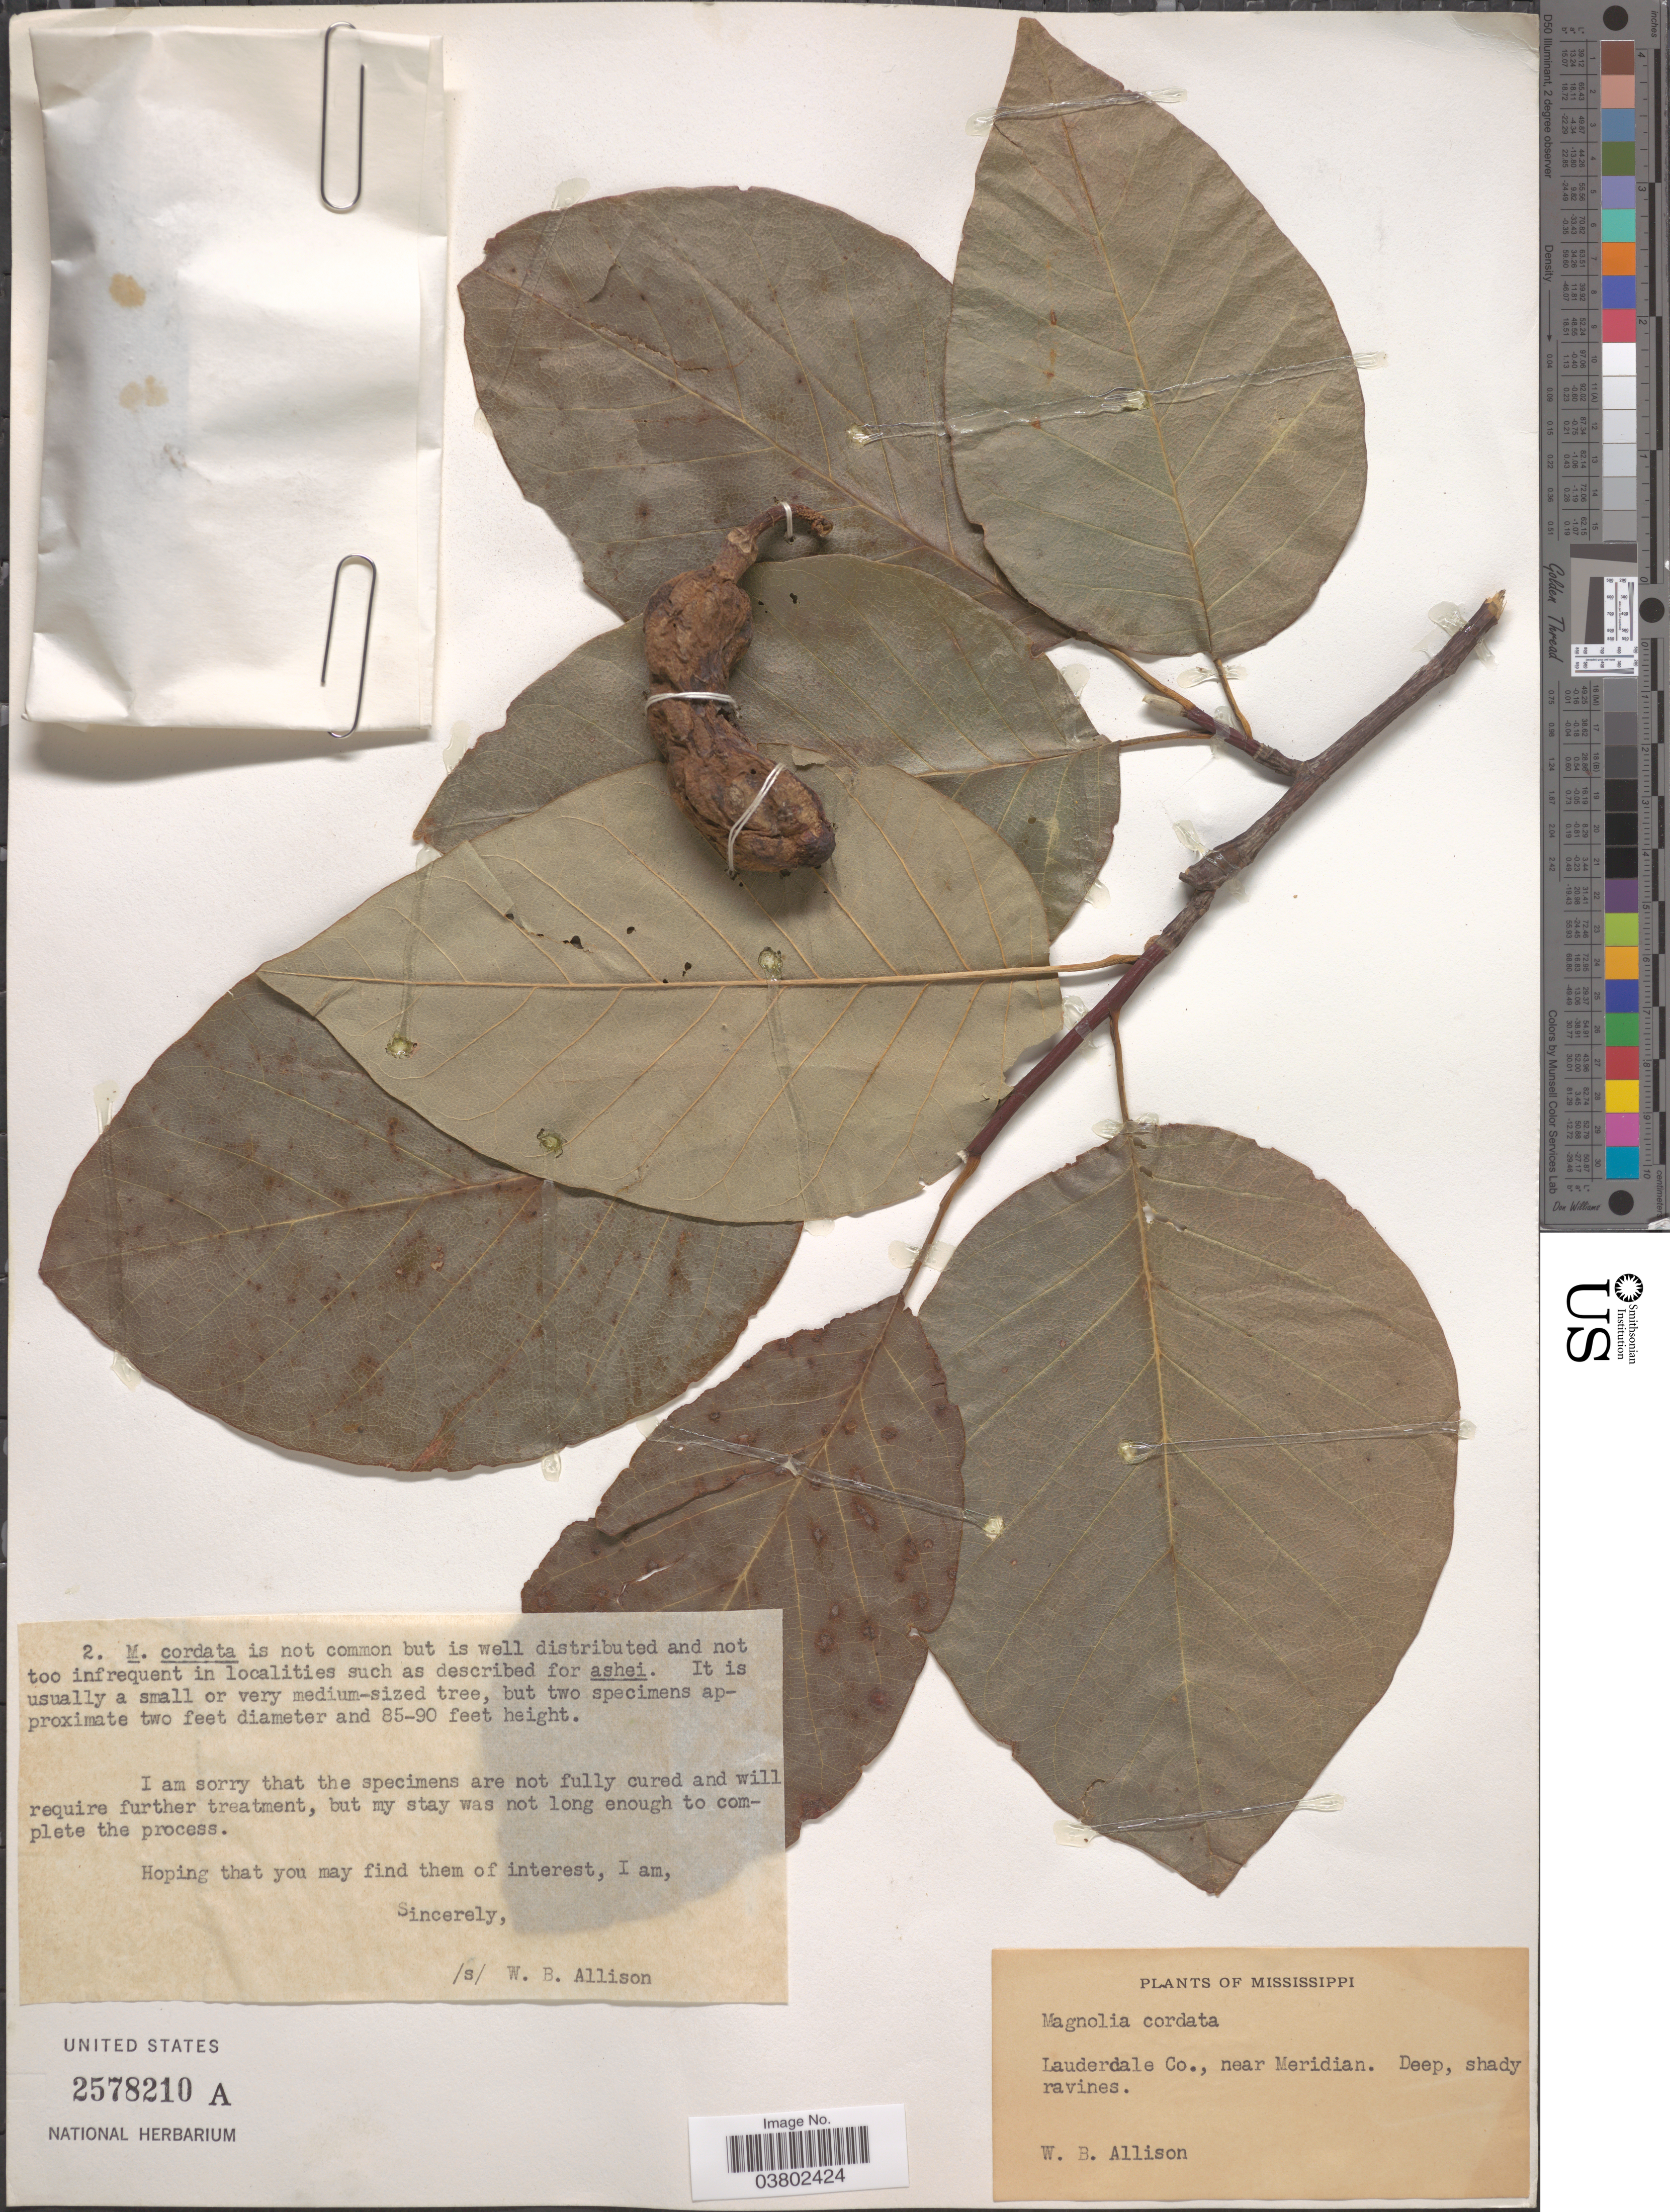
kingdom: Plantae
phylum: Tracheophyta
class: Magnoliopsida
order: Magnoliales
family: Magnoliaceae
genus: Magnolia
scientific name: Magnolia acuminata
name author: (L.) L.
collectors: W. B. Allison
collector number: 2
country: United States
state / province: Mississippi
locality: Lauderdale Co., near Meridian.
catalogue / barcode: US 2578210A